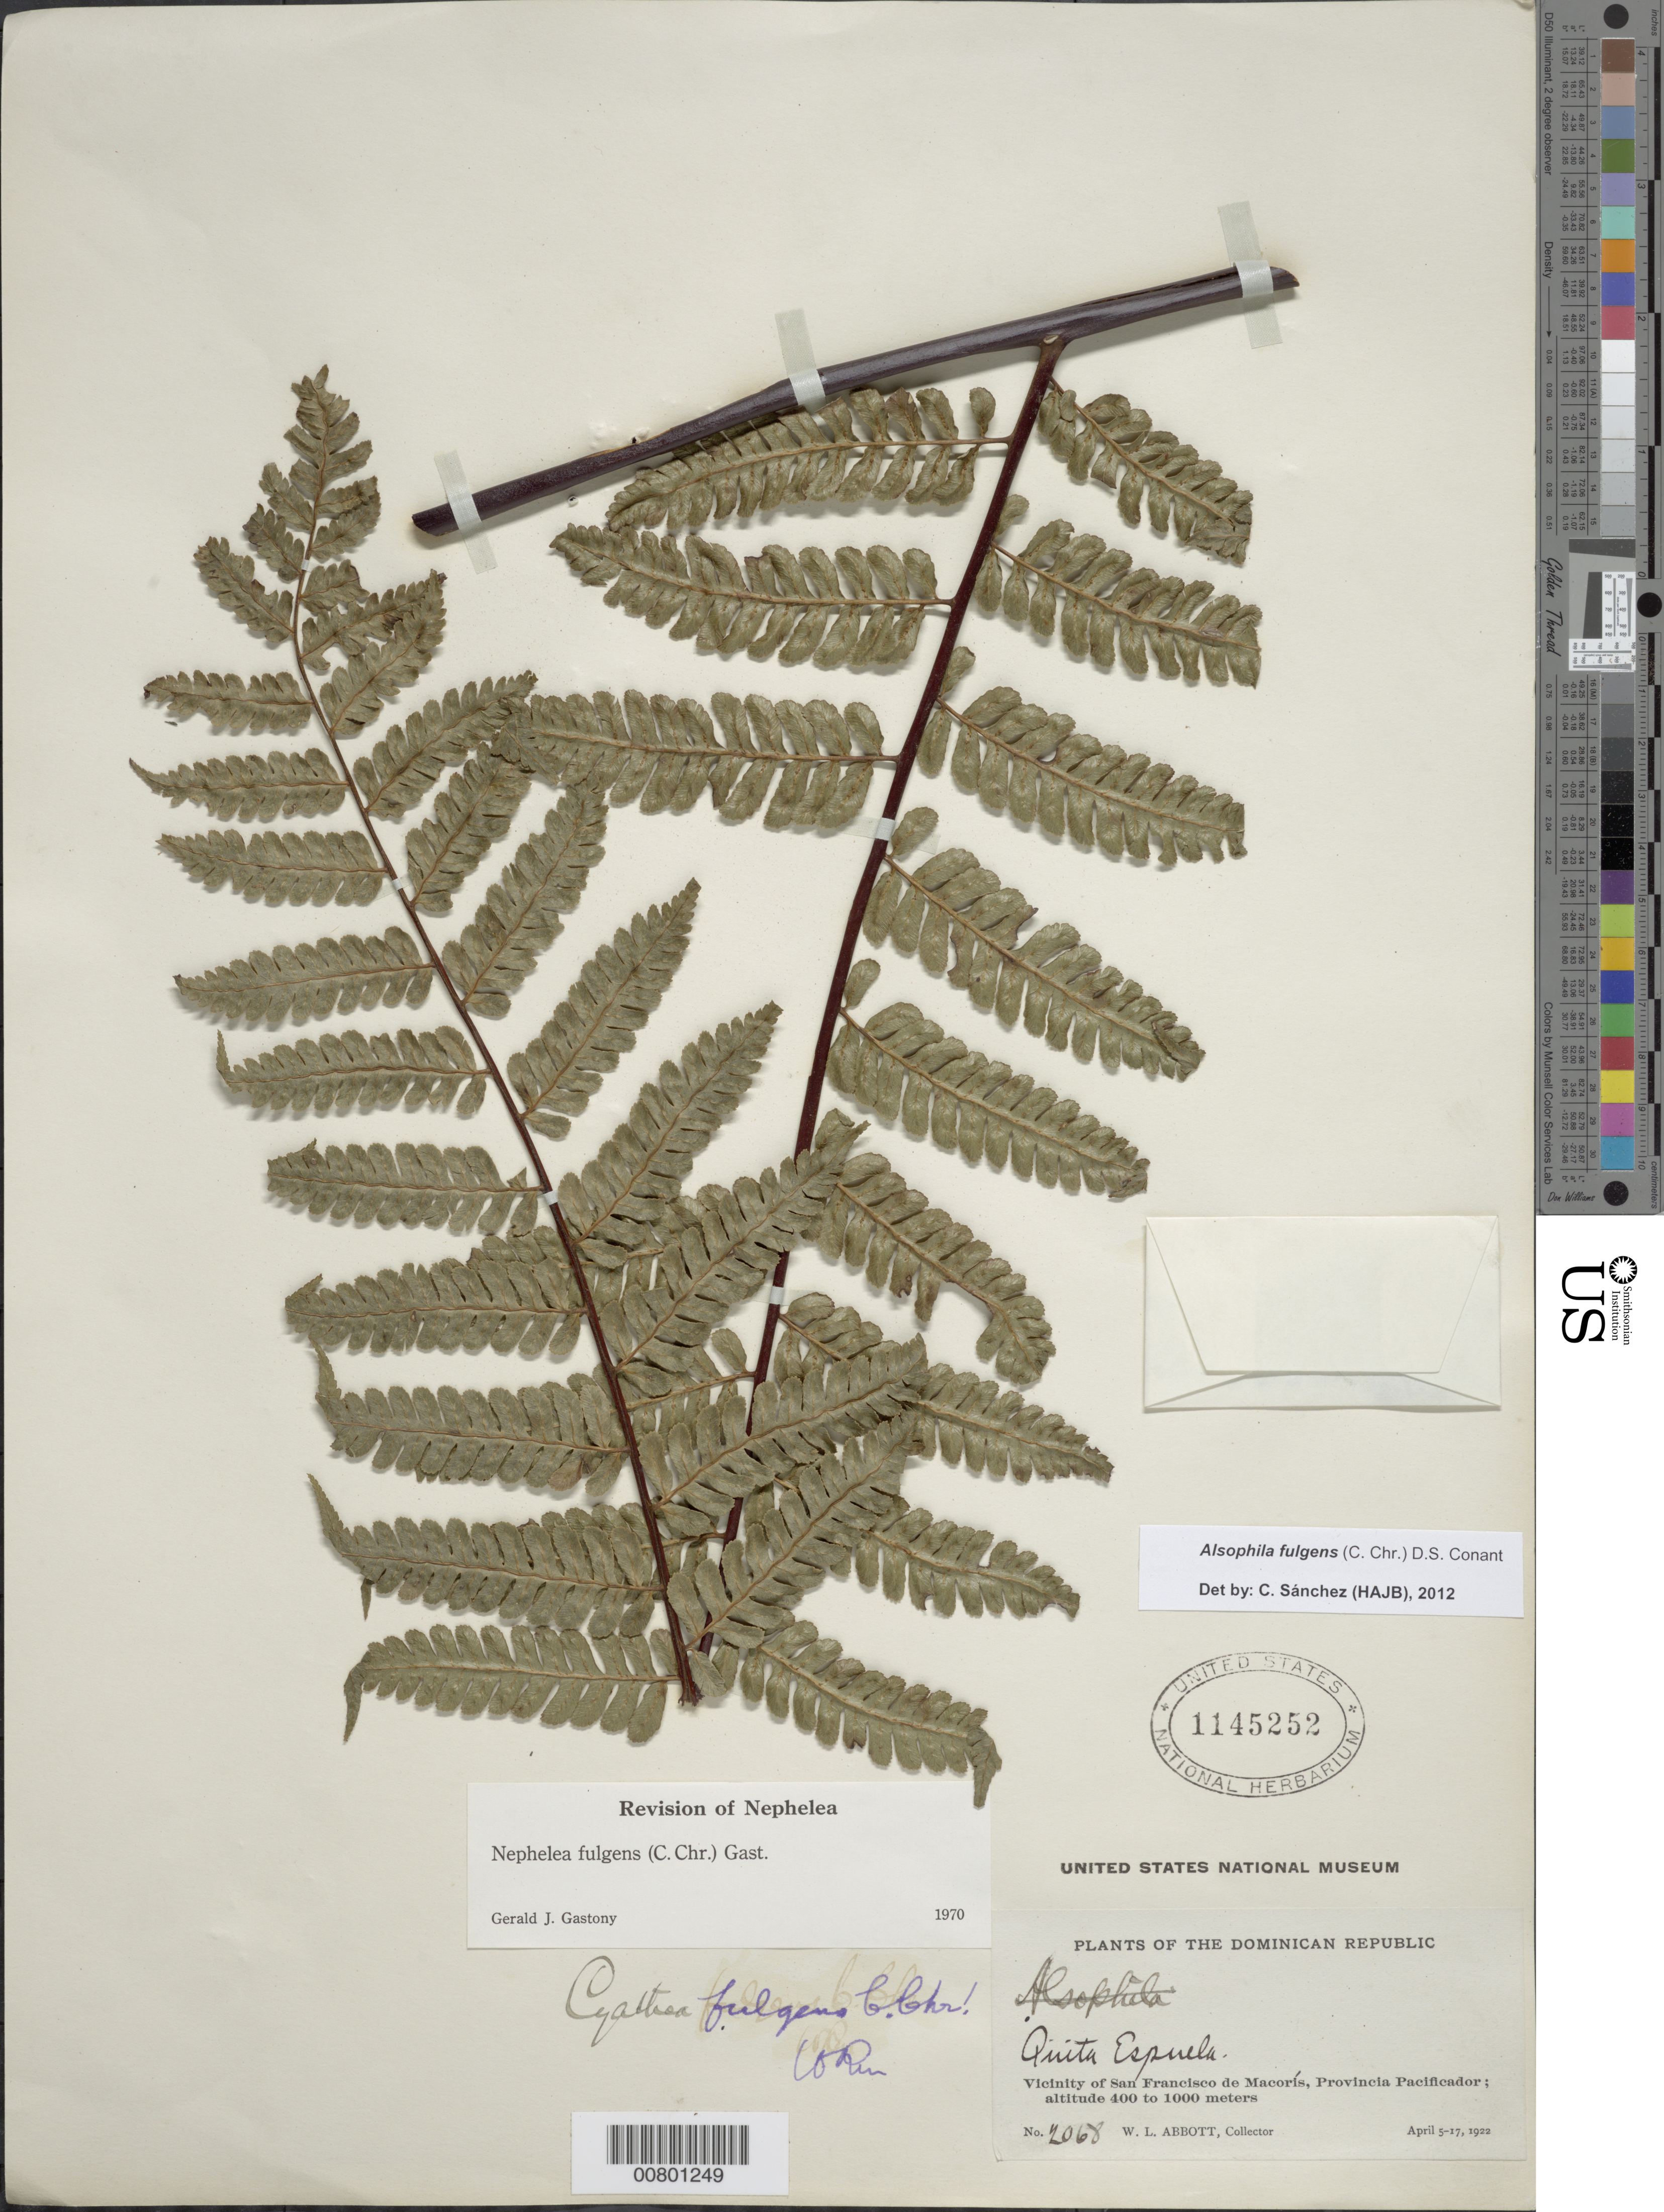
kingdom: Plantae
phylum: Tracheophyta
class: Polypodiopsida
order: Cyatheales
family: Cyatheaceae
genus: Alsophila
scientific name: Alsophila fulgens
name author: (C. Chr.) D.S. Conant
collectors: W. L. Abbott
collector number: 2068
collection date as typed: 05 Apr 1922 to 17 Apr 1922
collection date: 1922-04-05/1922-04-17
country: Dominican Republic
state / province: Duarte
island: Hispaniola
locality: San Francisco de Macorís, Quita Espuela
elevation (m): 400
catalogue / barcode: US 1145252